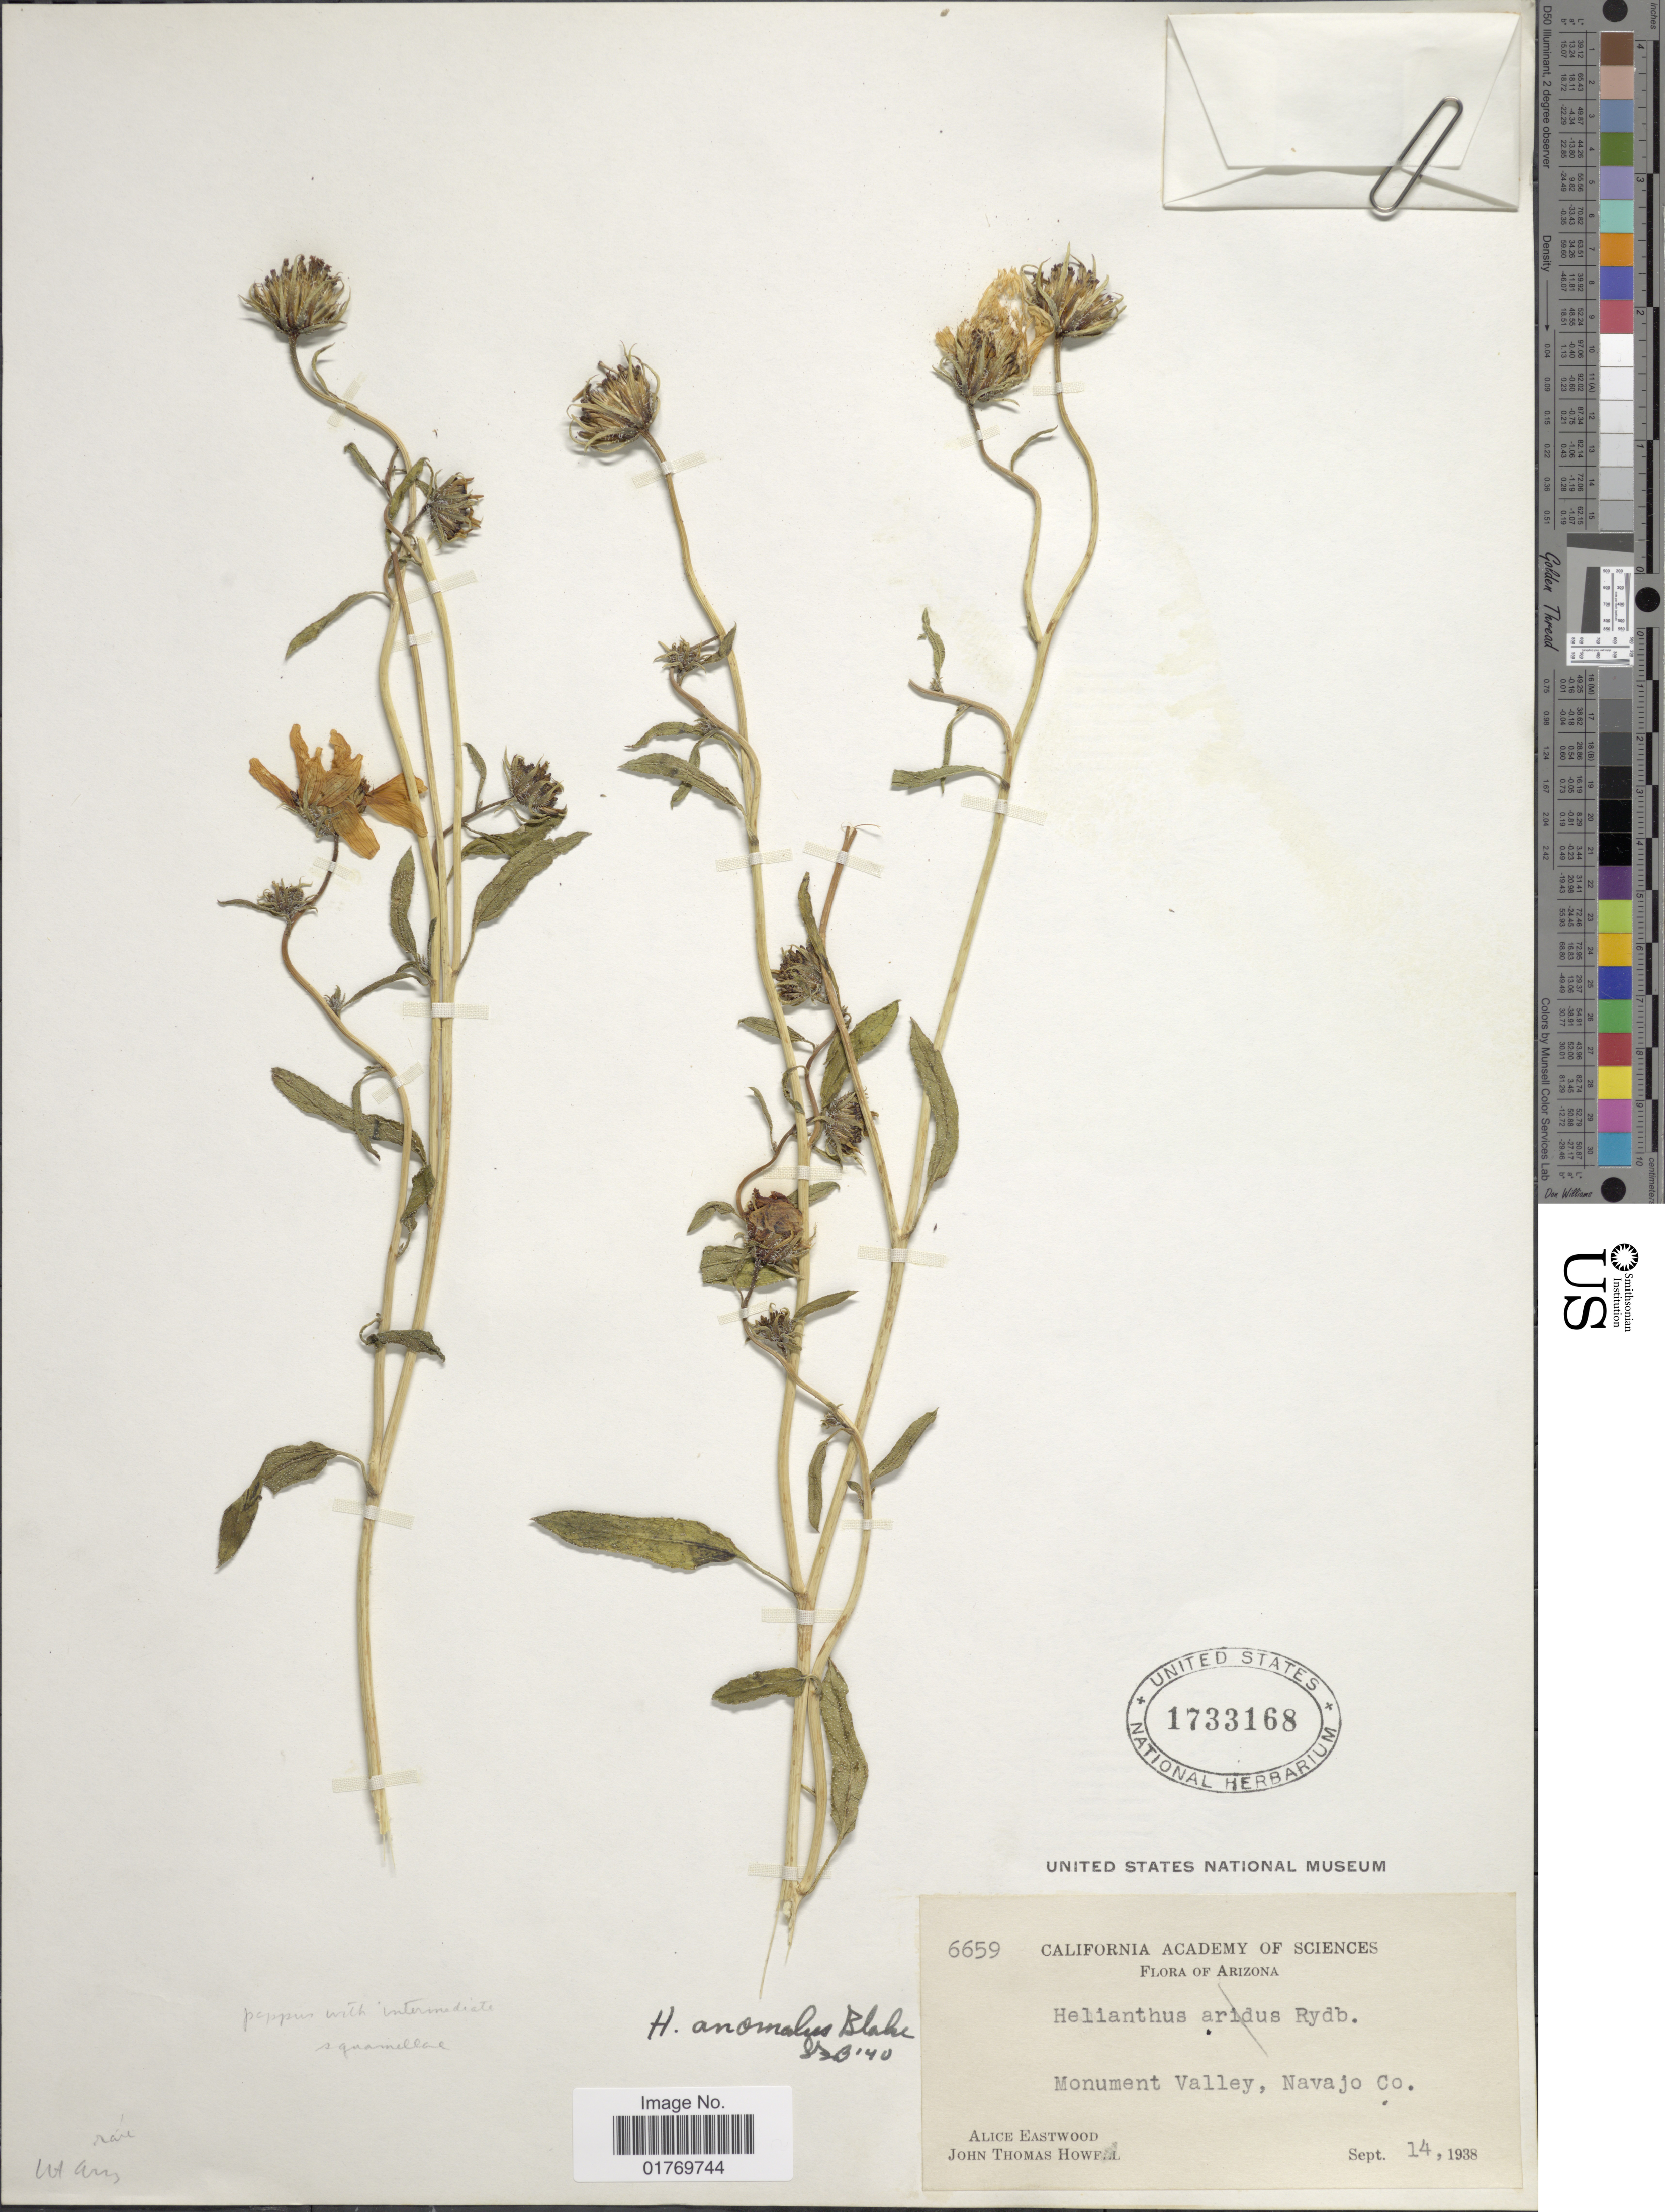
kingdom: Plantae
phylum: Tracheophyta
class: Magnoliopsida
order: Asterales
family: Asteraceae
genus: Helianthus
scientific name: Helianthus anomalus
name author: S.F. Blake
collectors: A. Eastwood & J. T. Howell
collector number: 6659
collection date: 1938-09-14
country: United States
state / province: Arizona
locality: Monument Valley, Navajo Co.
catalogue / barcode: US 1733168